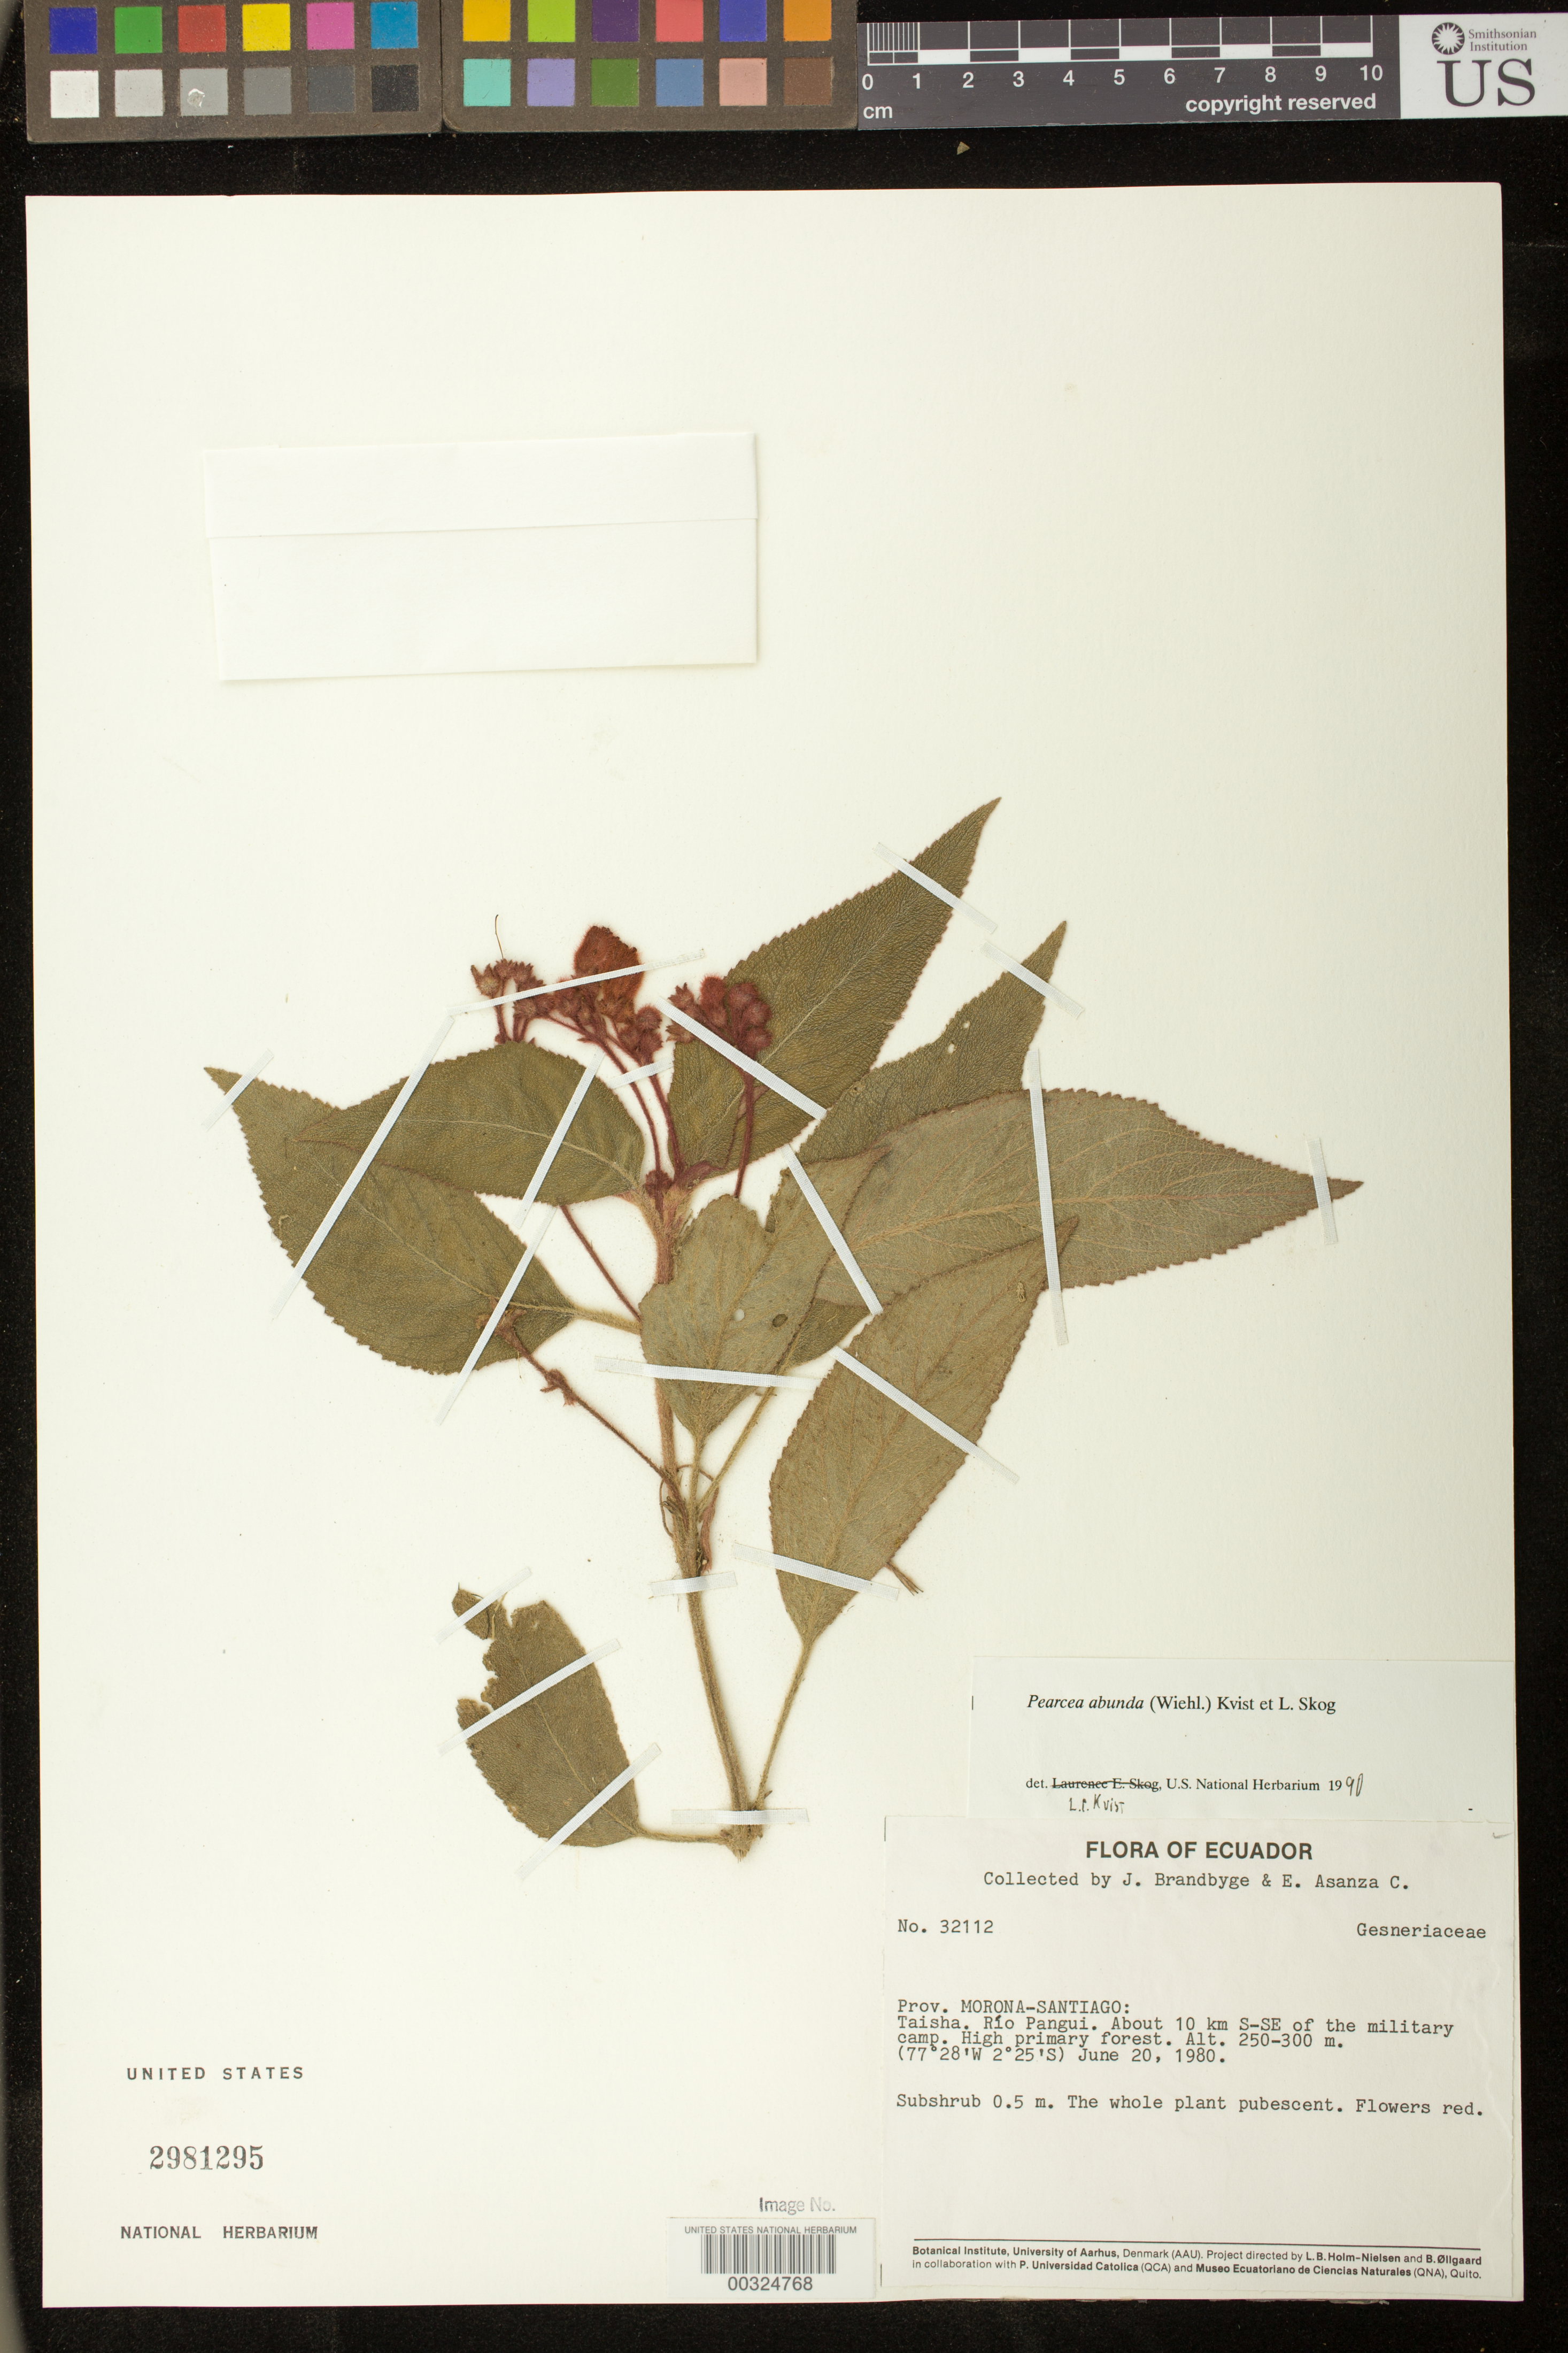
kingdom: Plantae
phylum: Tracheophyta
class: Magnoliopsida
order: Lamiales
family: Gesneriaceae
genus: Pearcea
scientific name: Pearcea abunda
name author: (Wiehler) L.P. Kvist & L.E. Skog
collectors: J. Brandbyge & E. Asanza C.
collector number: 32112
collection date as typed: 20 Jun 1980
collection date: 1980-06-20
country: Ecuador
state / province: Morona-Santiago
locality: Taisha, Rio Pangui, about 10 km SSE of military camp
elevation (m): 250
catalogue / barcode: US 2981295